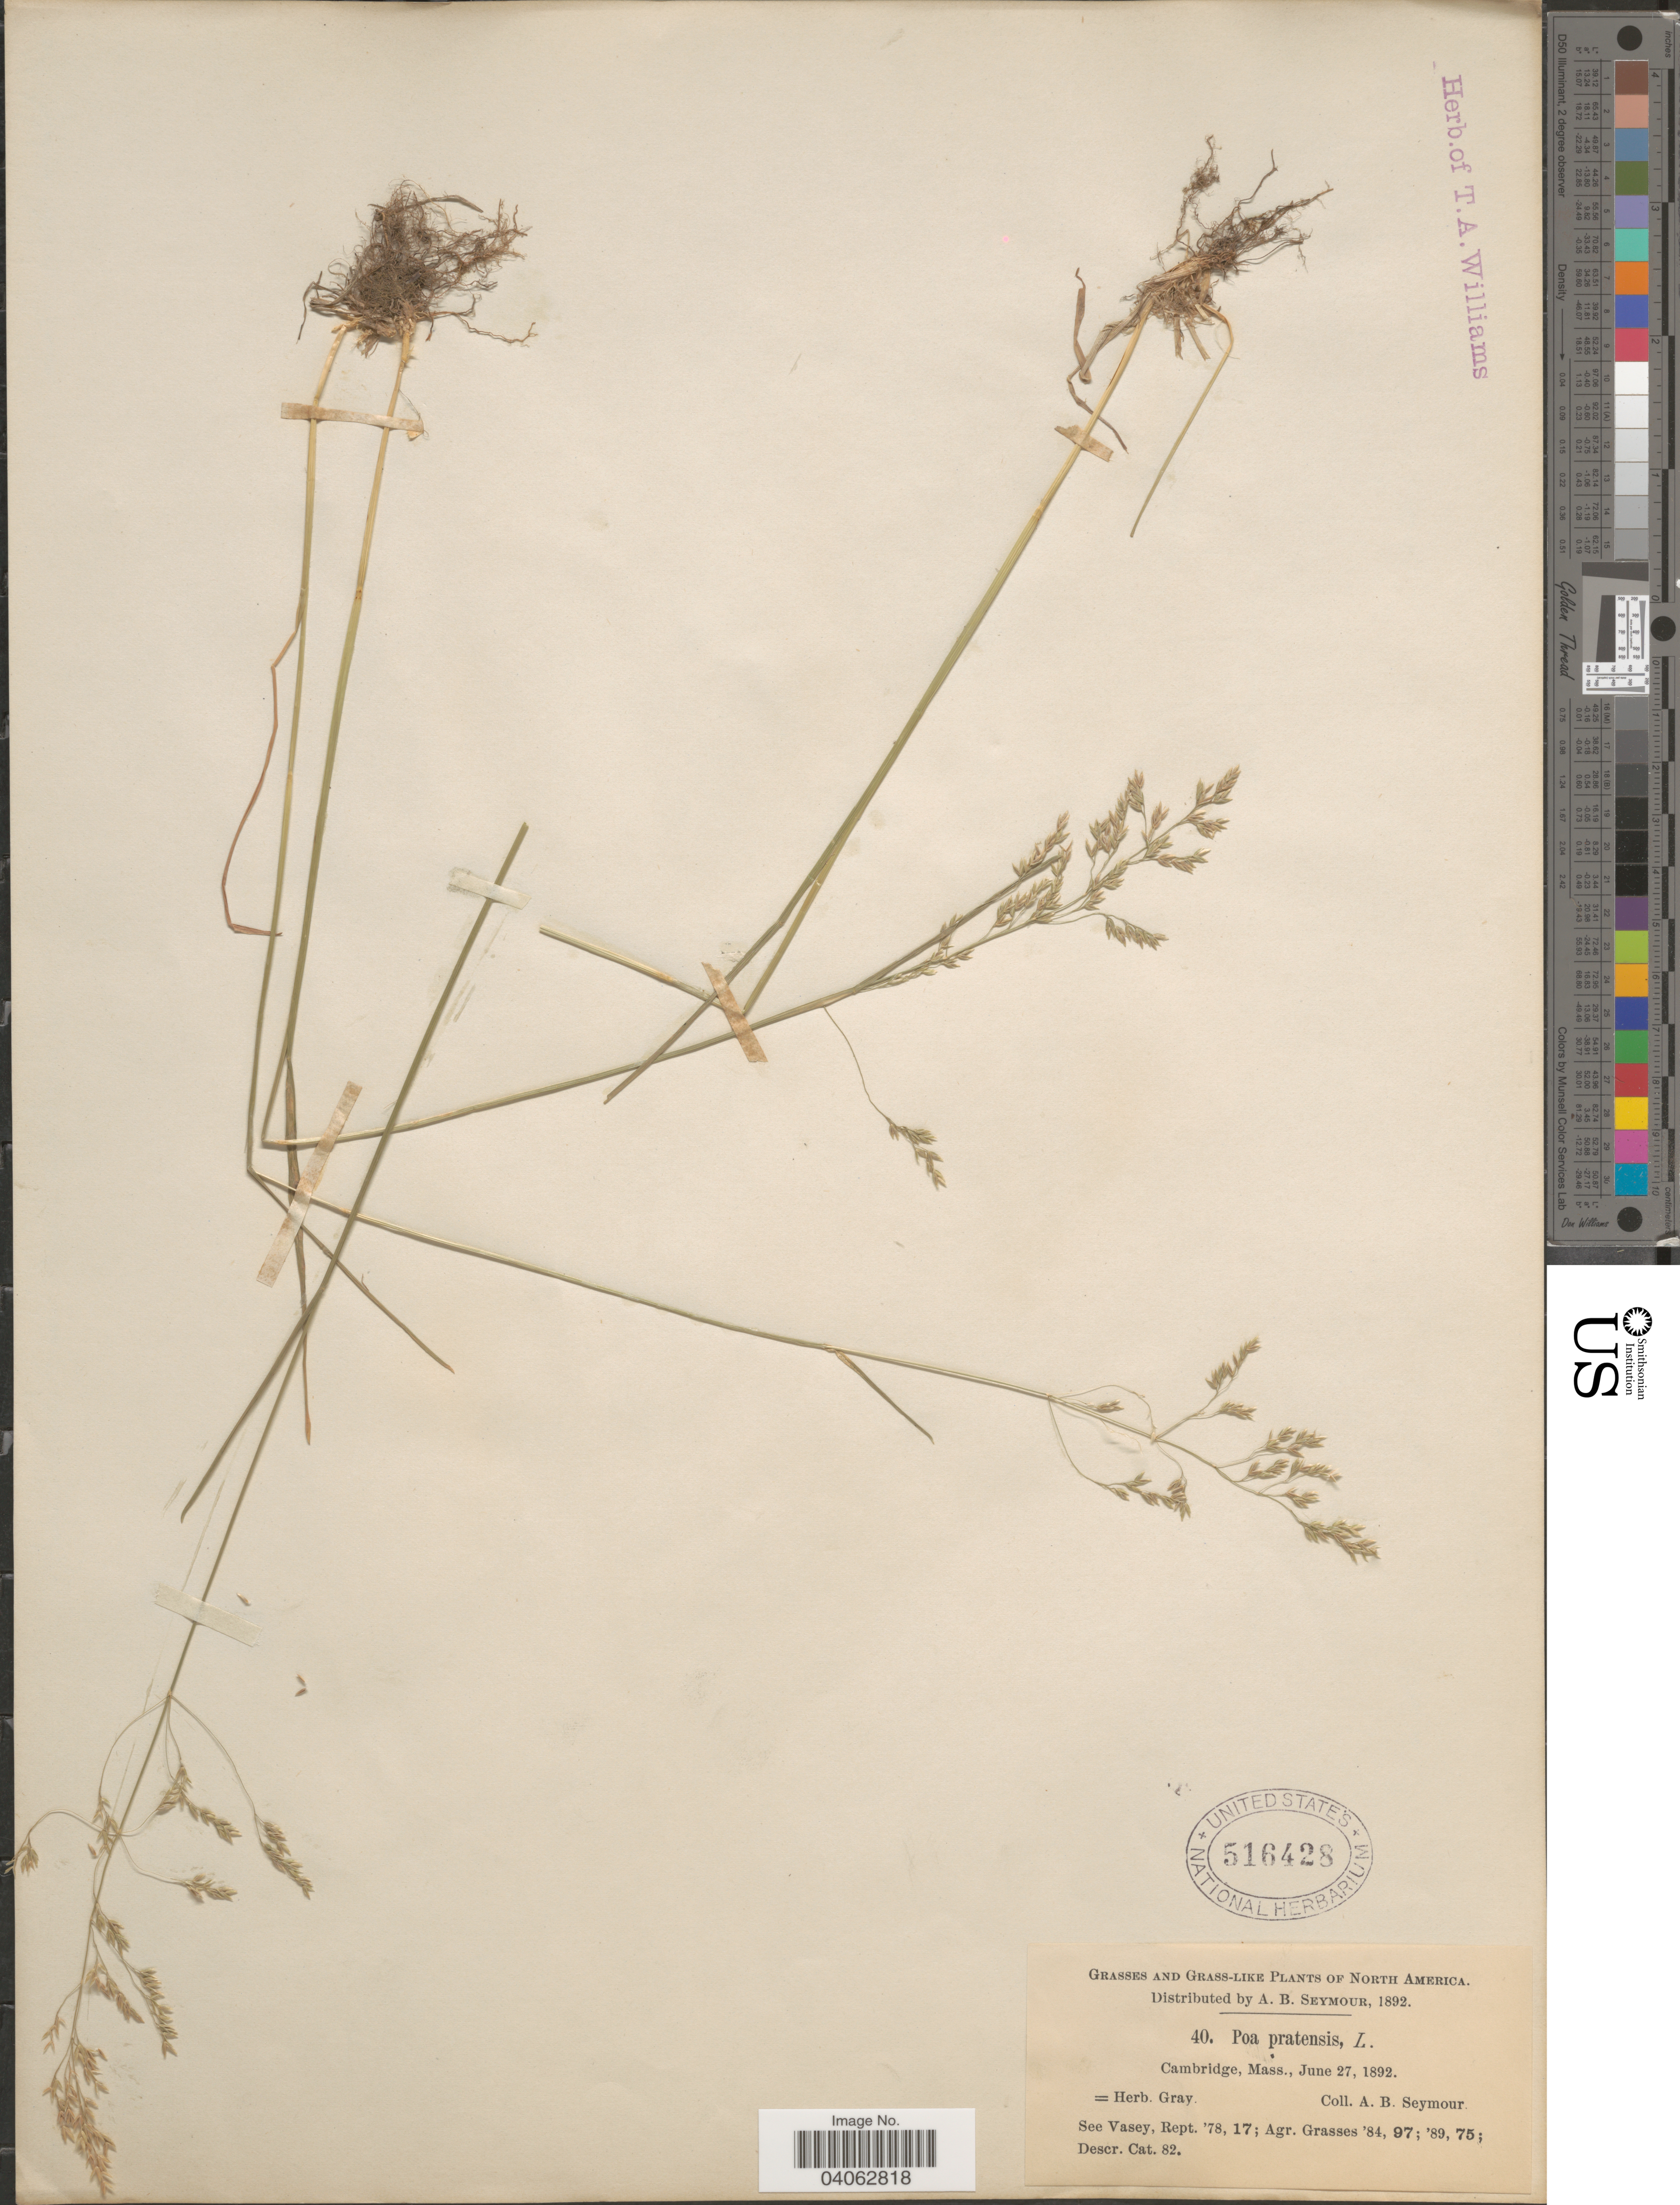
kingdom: Plantae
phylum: Tracheophyta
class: Liliopsida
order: Poales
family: Poaceae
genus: Poa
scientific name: Poa pratensis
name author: L.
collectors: A. Seymour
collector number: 40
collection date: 1892-06-27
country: United States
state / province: Massachusetts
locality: Cambridge.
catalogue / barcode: US 516428